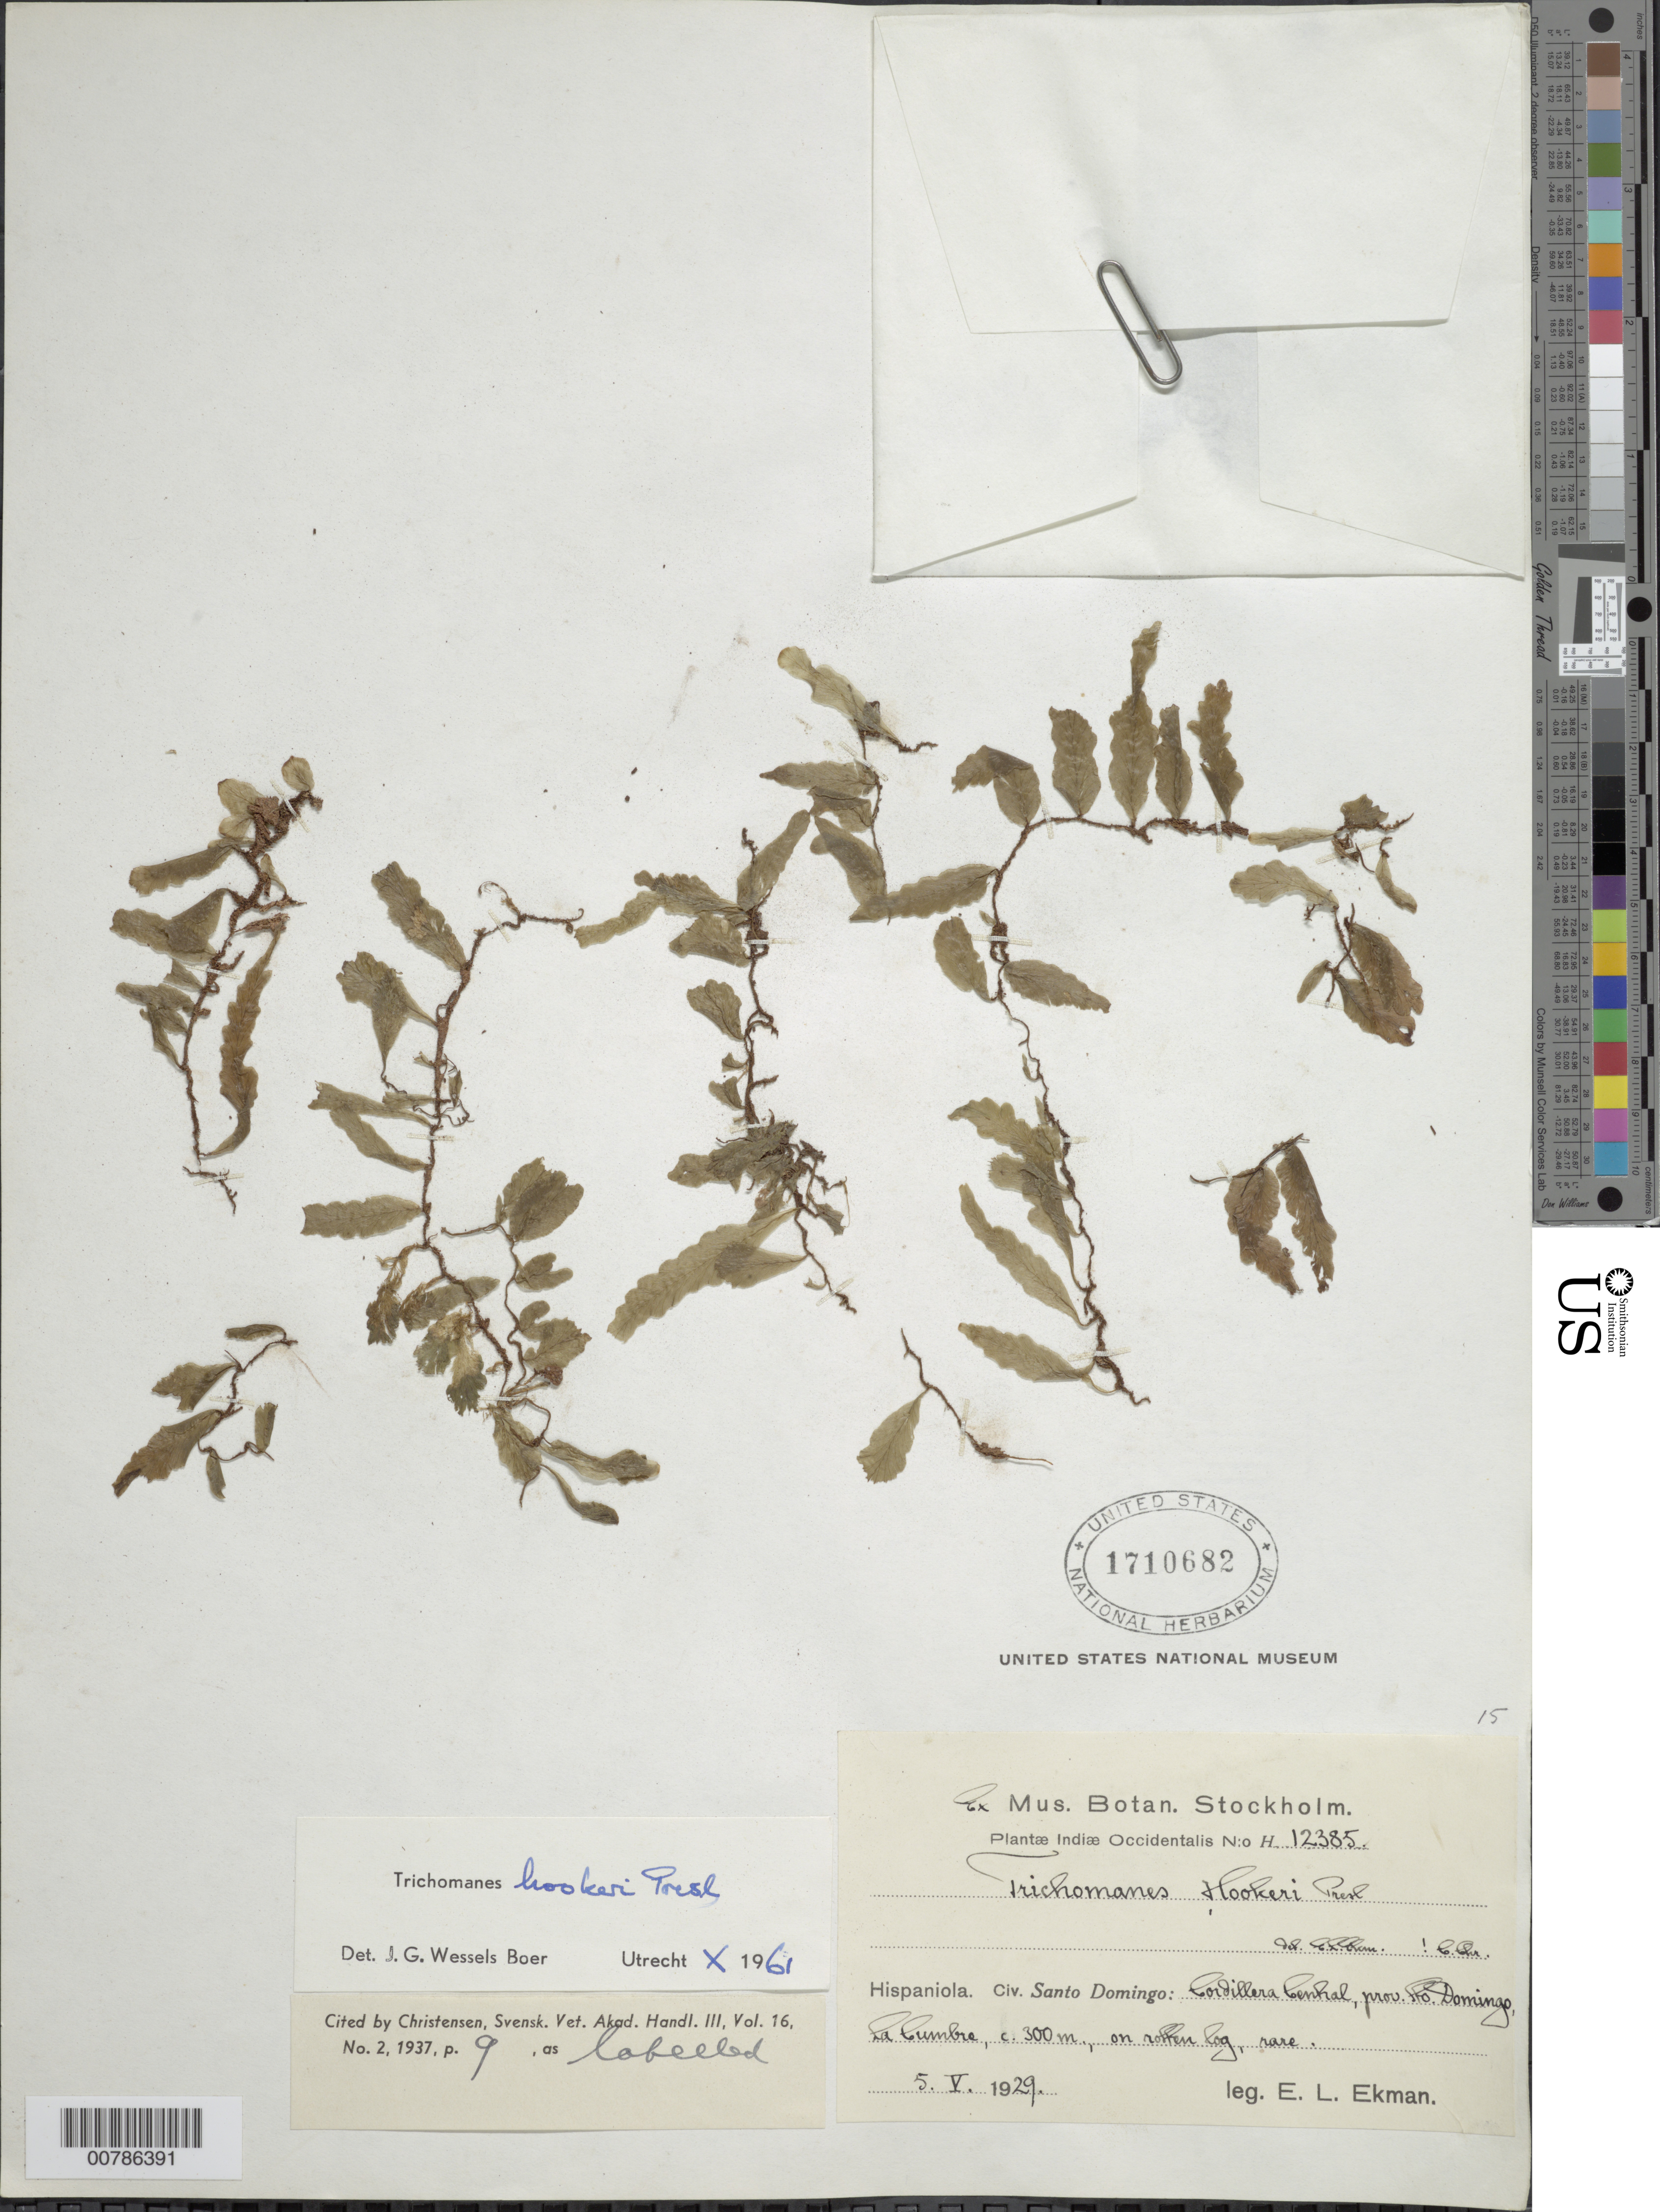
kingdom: Plantae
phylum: Tracheophyta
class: Polypodiopsida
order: Hymenophyllales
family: Hymenophyllaceae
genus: Didymoglossum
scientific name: Didymoglossum hookeri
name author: C. Presl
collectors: E. L. Ekman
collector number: H 12385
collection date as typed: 05 May 1929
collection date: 1929-05-05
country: Dominican Republic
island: Hispaniola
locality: Cordillera Central, La Cumbre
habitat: On rotten log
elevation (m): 300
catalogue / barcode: US 1710682